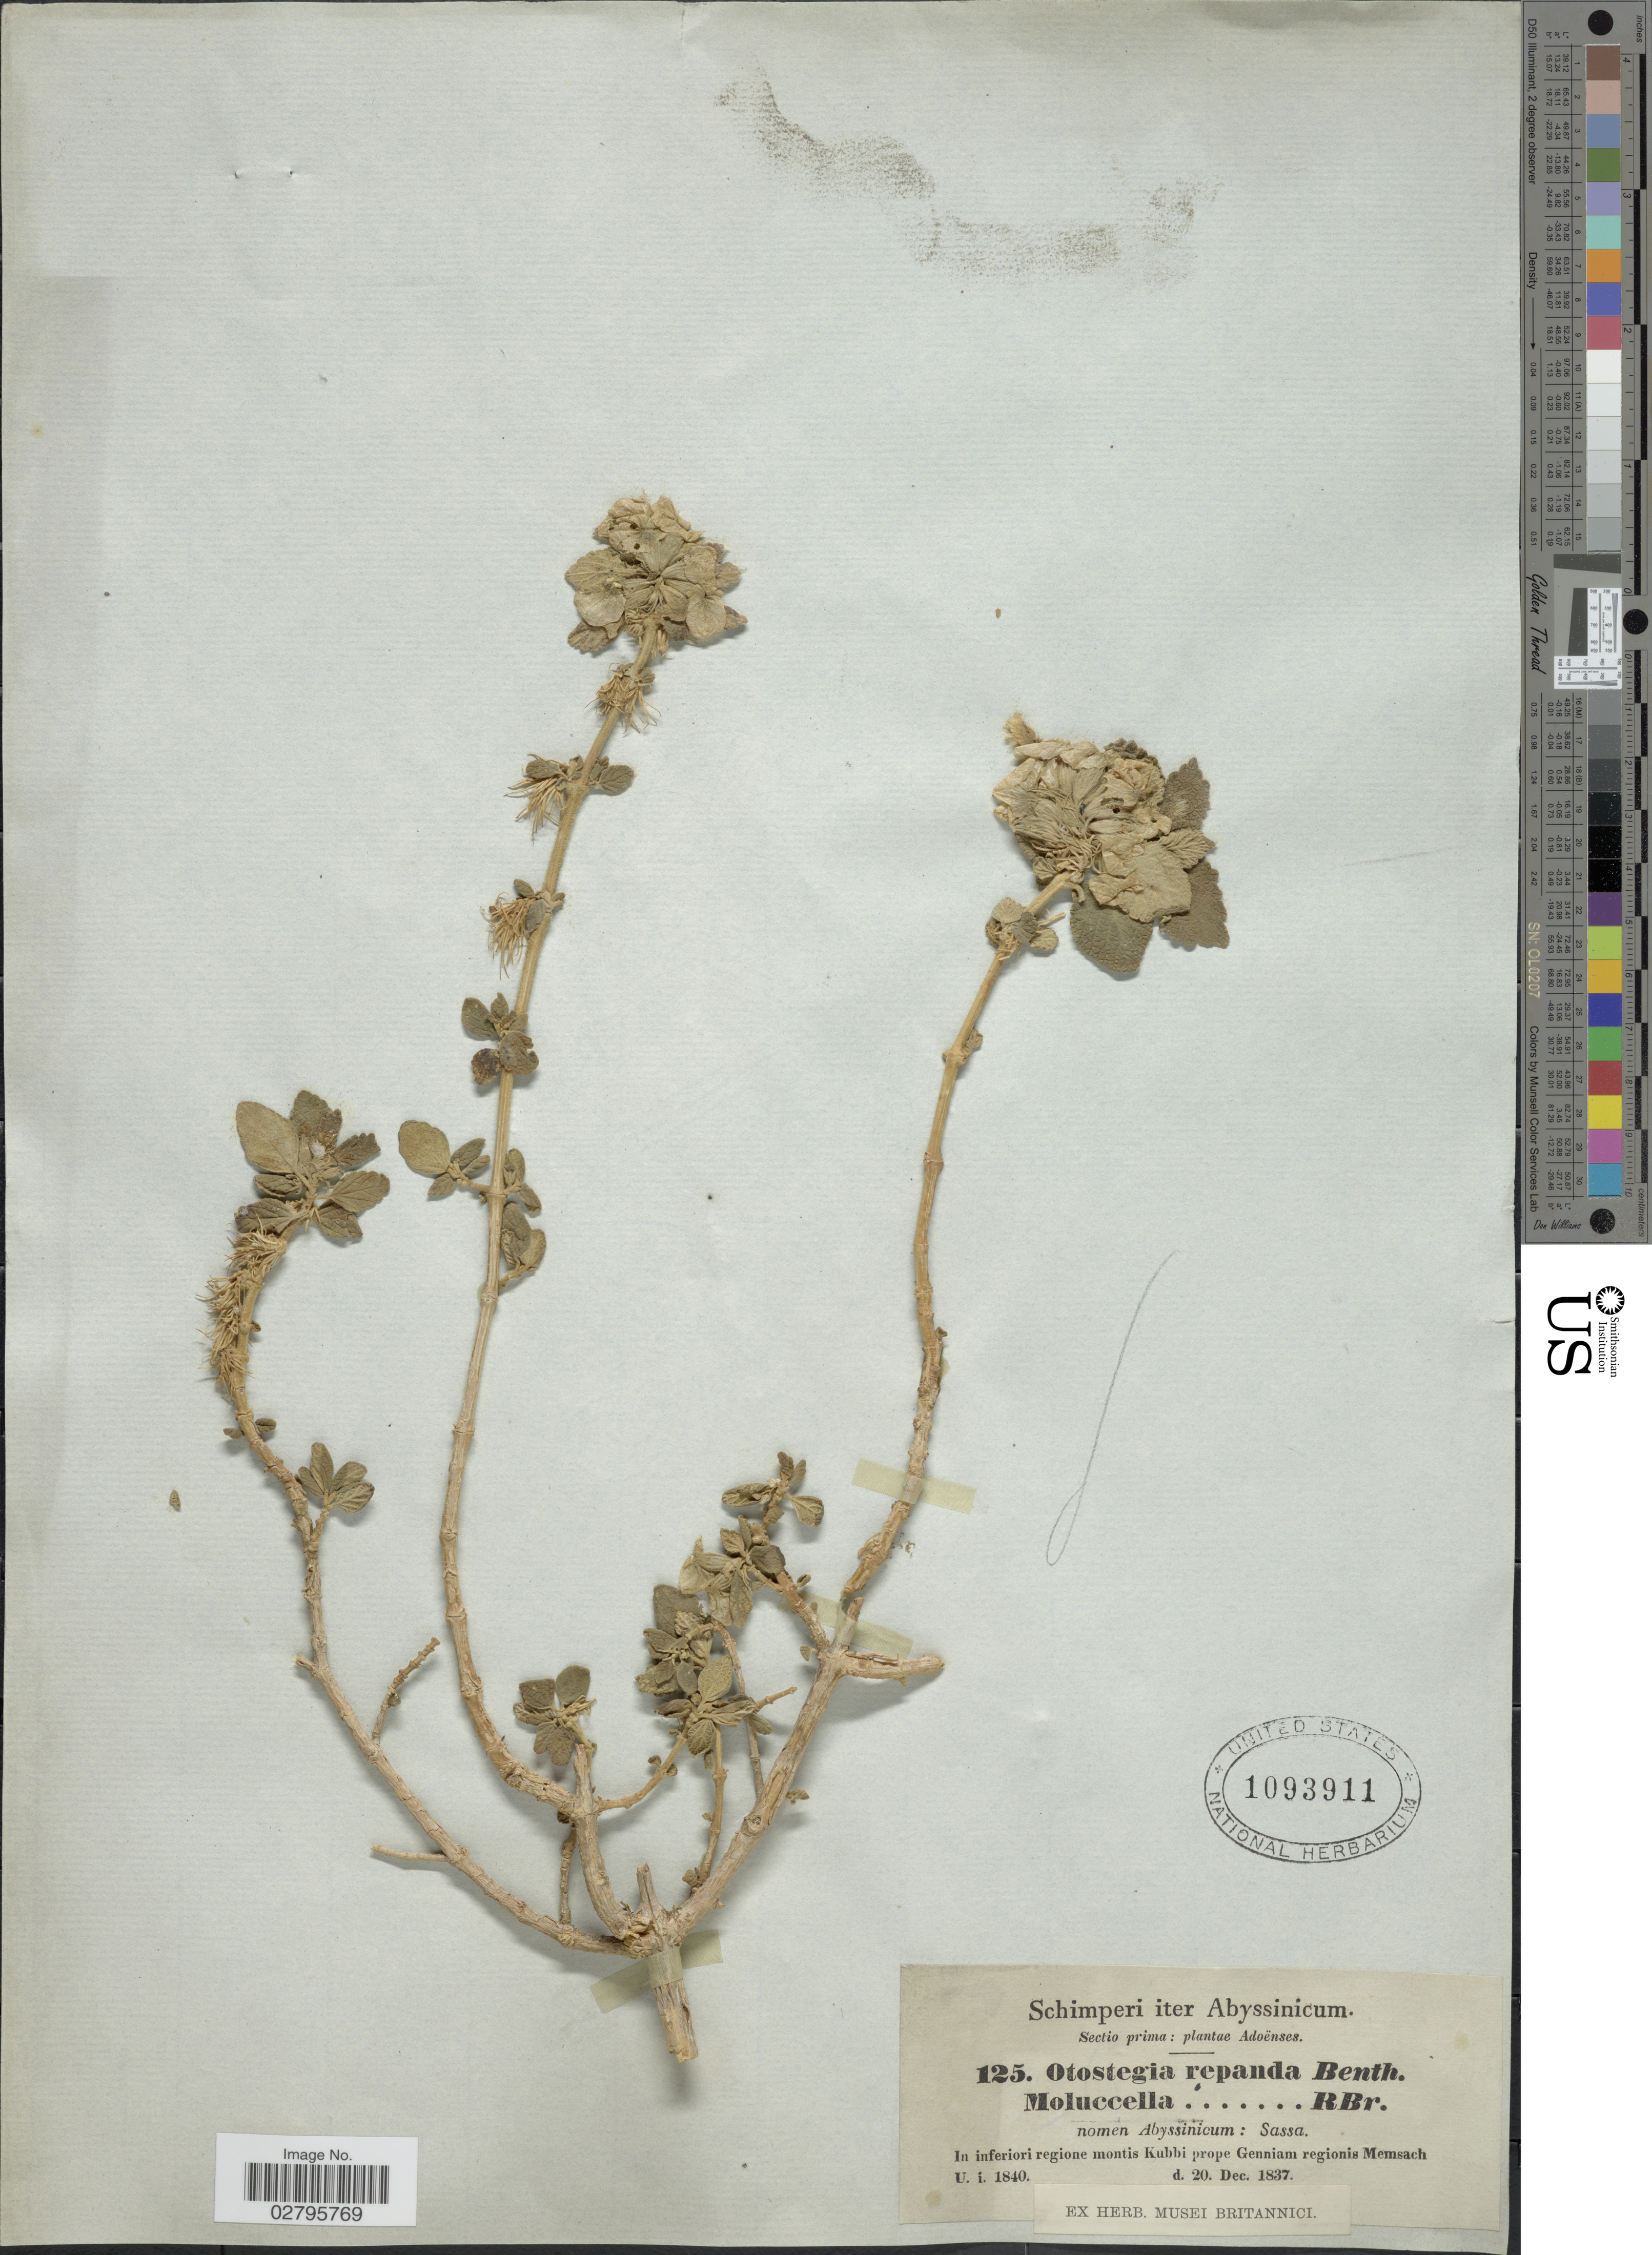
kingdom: Plantae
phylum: Tracheophyta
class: Magnoliopsida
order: Lamiales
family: Lamiaceae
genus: Otostegia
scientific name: Otostegia repanda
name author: Benth.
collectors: -. Schimper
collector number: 125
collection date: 1837-12-20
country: Eritrea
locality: Abyssinicum, Adoënses, In inferiori regione montis Kubbi prope Genniam regionis Memsach.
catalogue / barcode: US 1093911